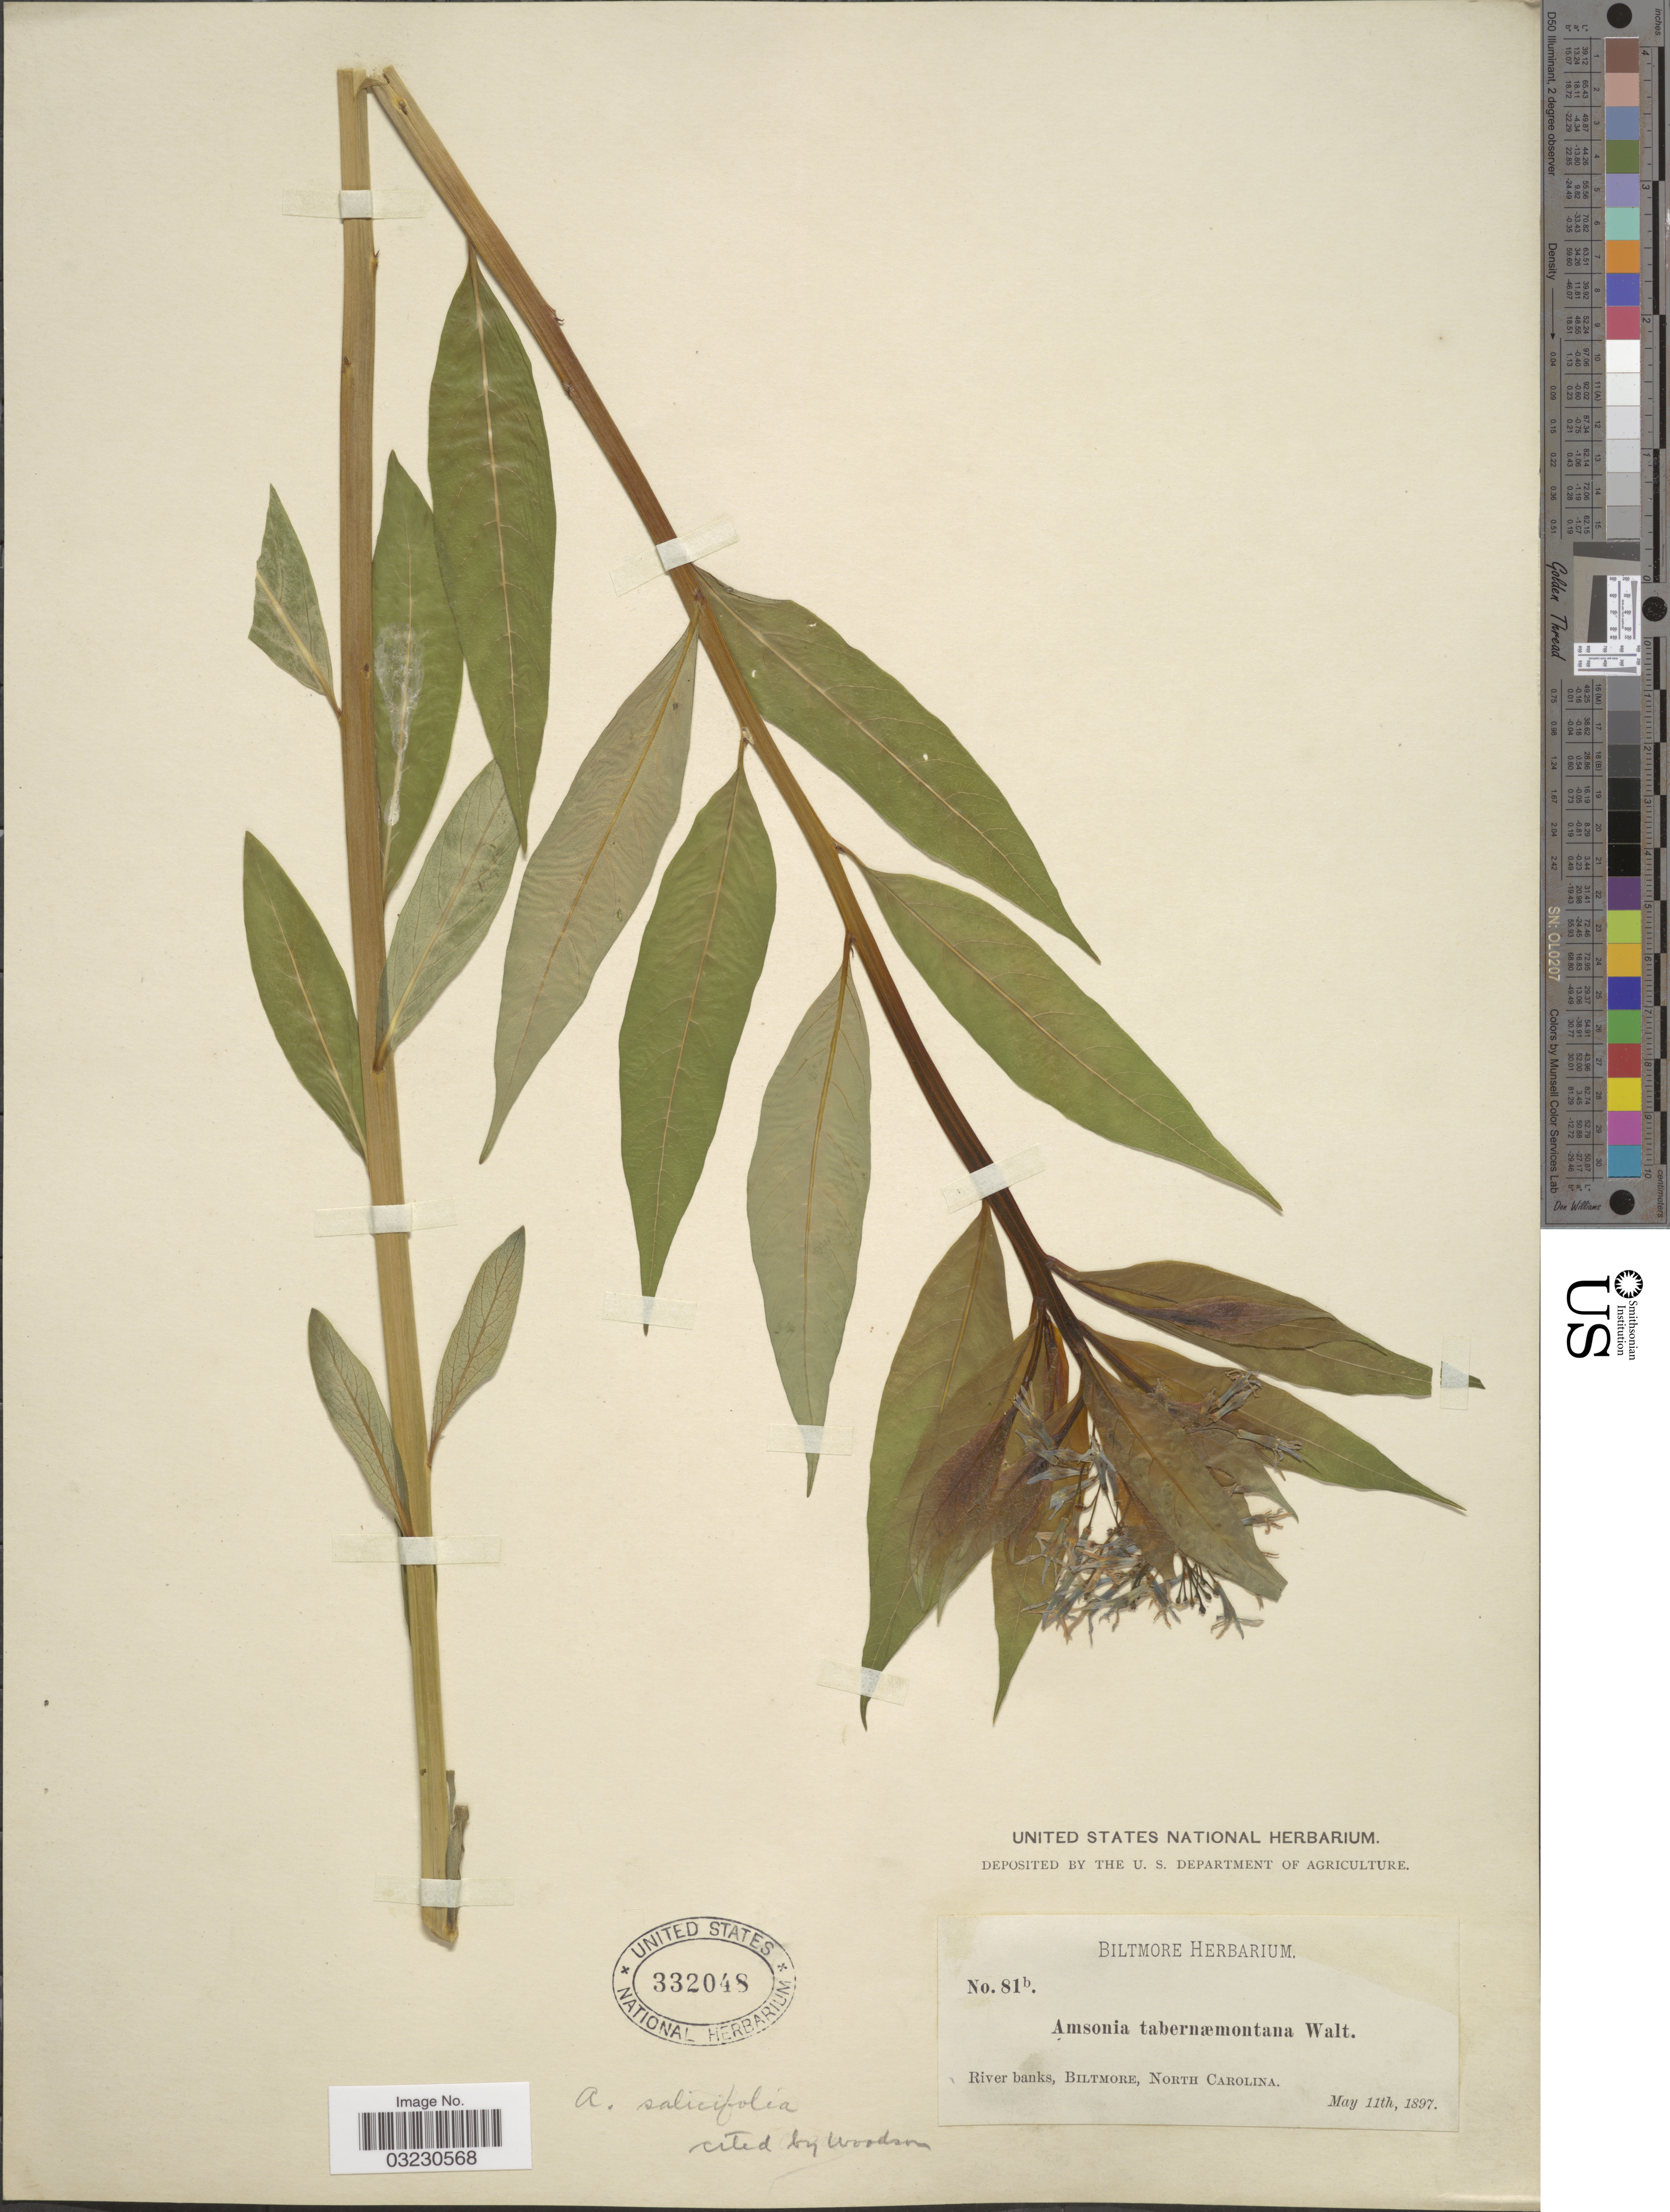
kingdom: Plantae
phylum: Tracheophyta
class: Magnoliopsida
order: Gentianales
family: Apocynaceae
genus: Amsonia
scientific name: Amsonia tabernaemontana var. salicifolia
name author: (Pursh) Woodson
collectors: ex herb. Biltmore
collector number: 81b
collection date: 1897-05-11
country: United States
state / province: North Carolina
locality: River banks, Biltmore.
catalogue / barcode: US 332048